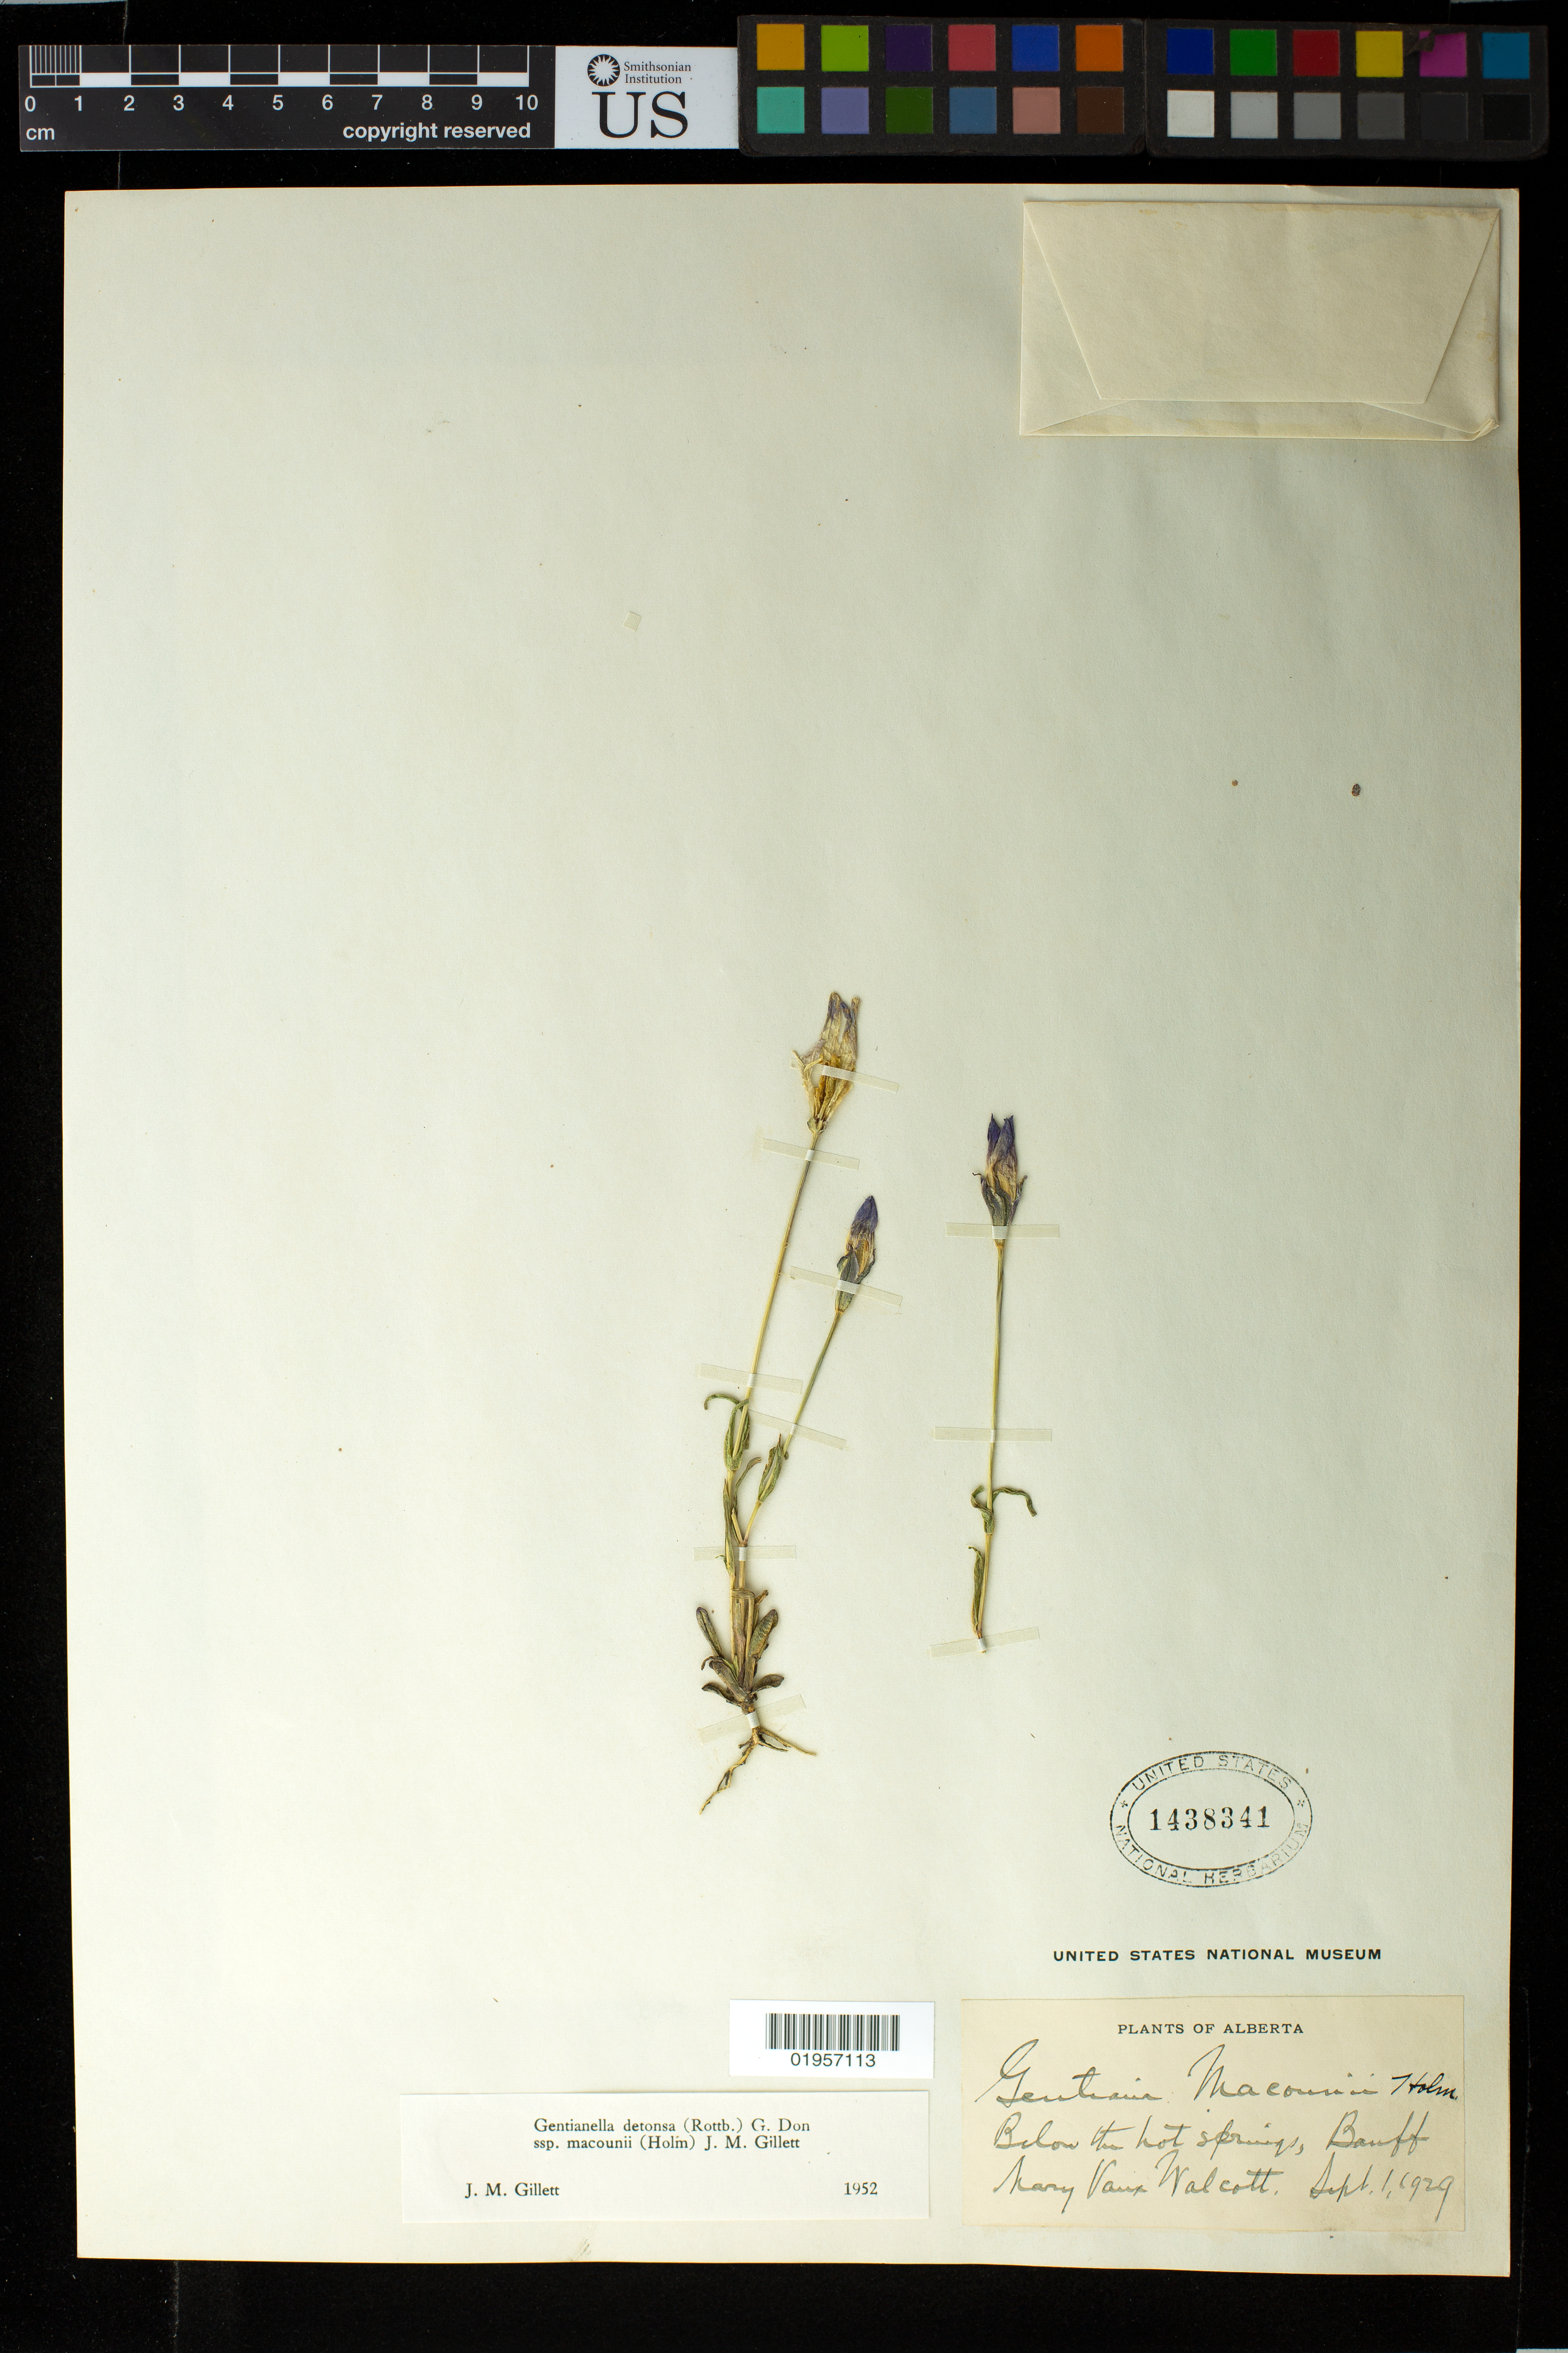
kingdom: Plantae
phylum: Tracheophyta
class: Magnoliopsida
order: Gentianales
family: Gentianaceae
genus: Gentianella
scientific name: Gentianella detonsa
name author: (Rottb.) G. Don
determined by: Gillett, J. M.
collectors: M. Walcott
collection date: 1929-09-01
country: Canada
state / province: Alberta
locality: Below the hot springs, Banff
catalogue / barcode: US 1438341